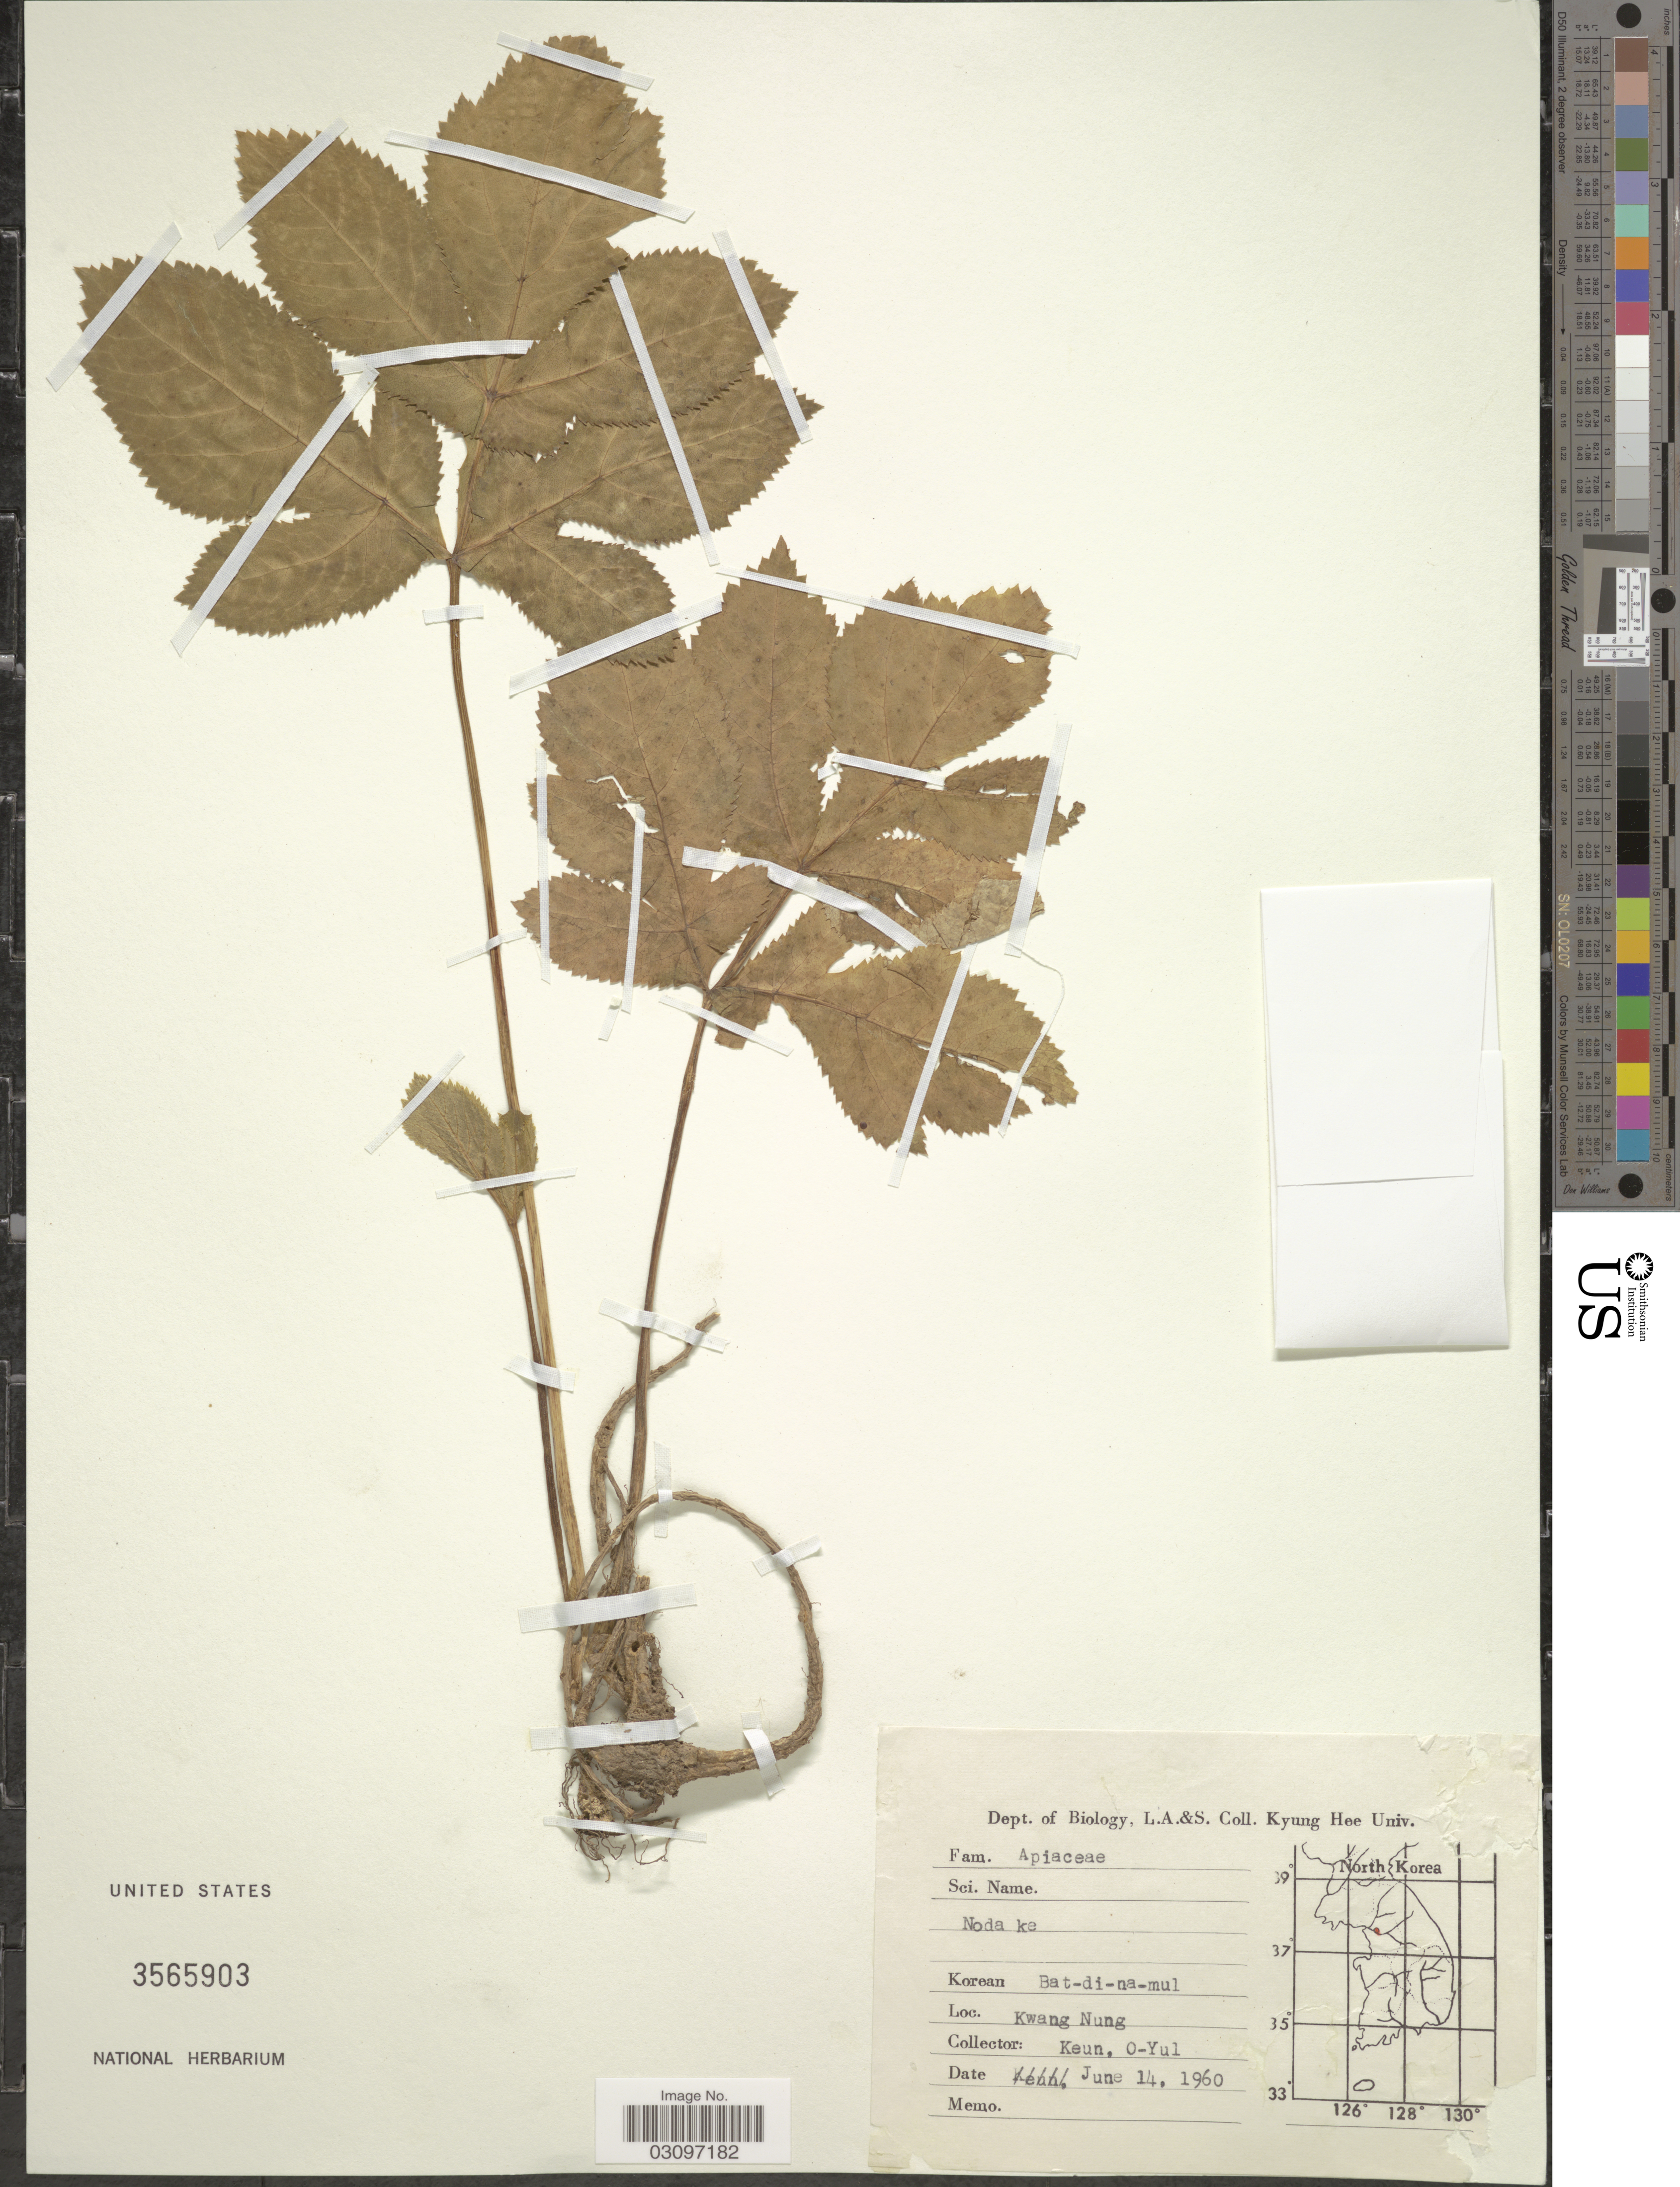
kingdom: Plantae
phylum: Tracheophyta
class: Magnoliopsida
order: Apiales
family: Apiaceae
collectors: O. Keun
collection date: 1960-06-14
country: South Korea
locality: Kwang Nung.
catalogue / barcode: US 3565903